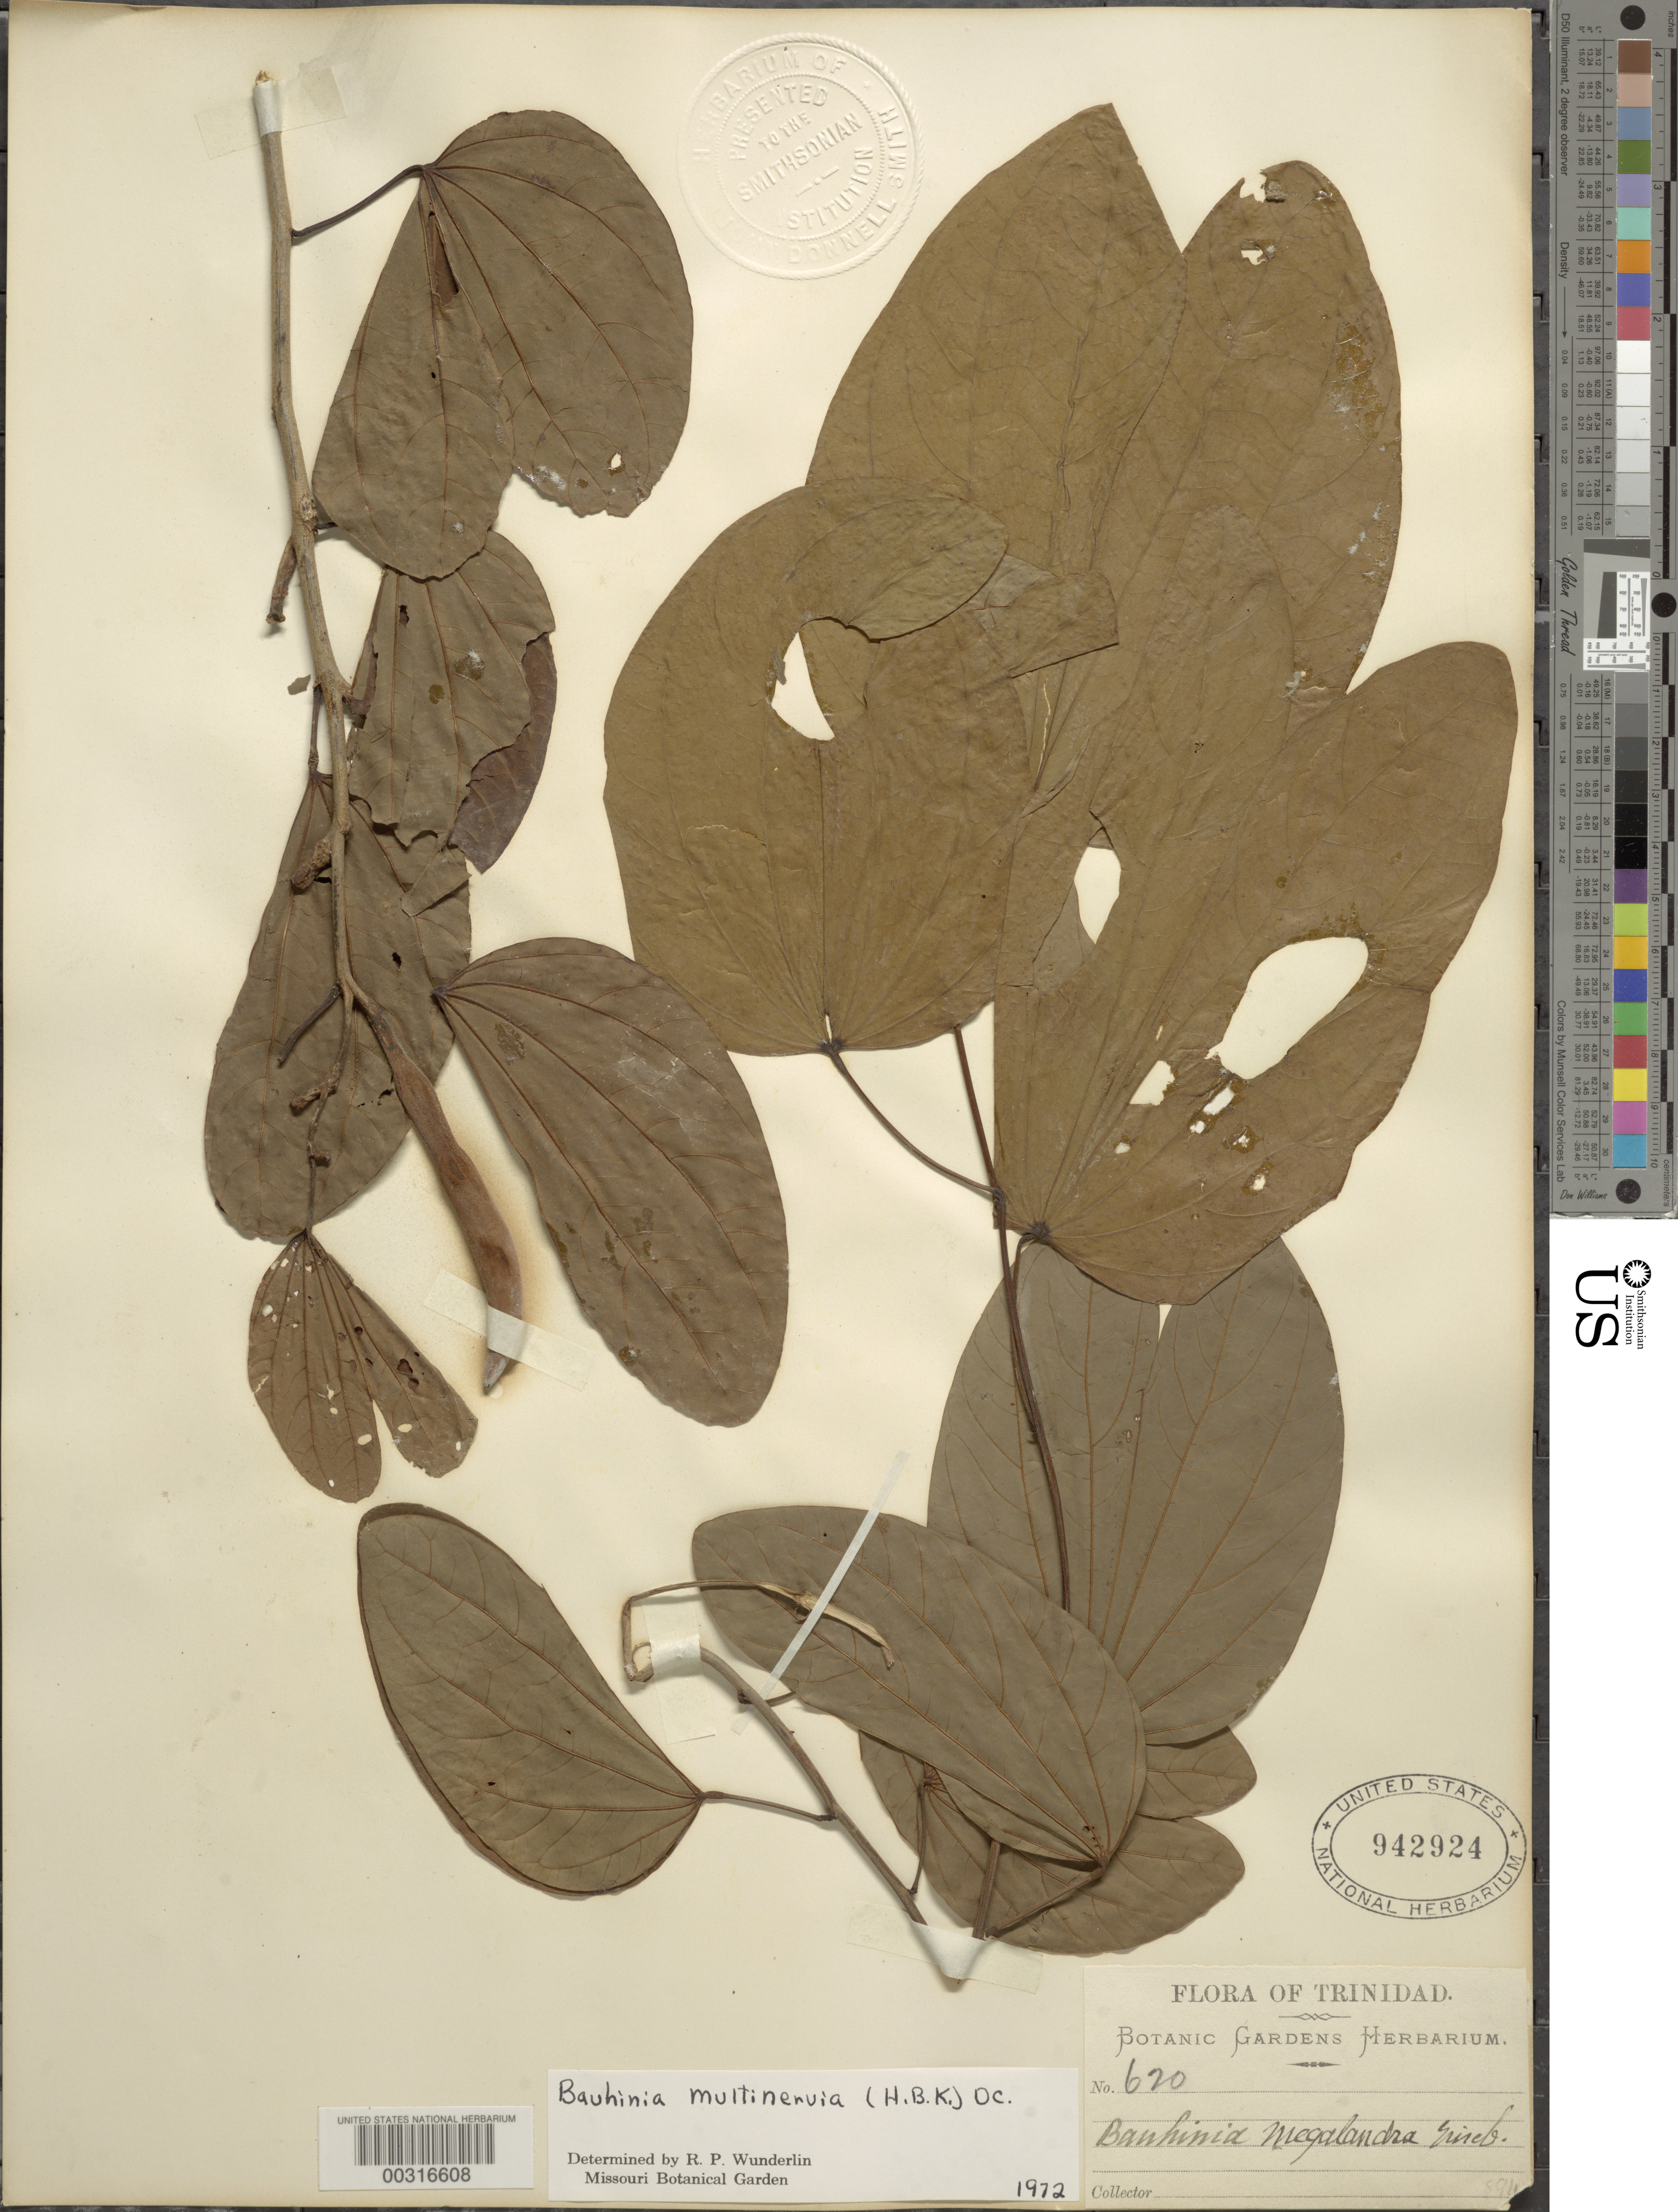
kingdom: Plantae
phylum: Tracheophyta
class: Magnoliopsida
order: Fabales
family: Fabaceae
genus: Bauhinia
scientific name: Bauhinia multinervia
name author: (Kunth) DC.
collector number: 620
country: Trinidad and Tobago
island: Trinidad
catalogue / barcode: US 942924